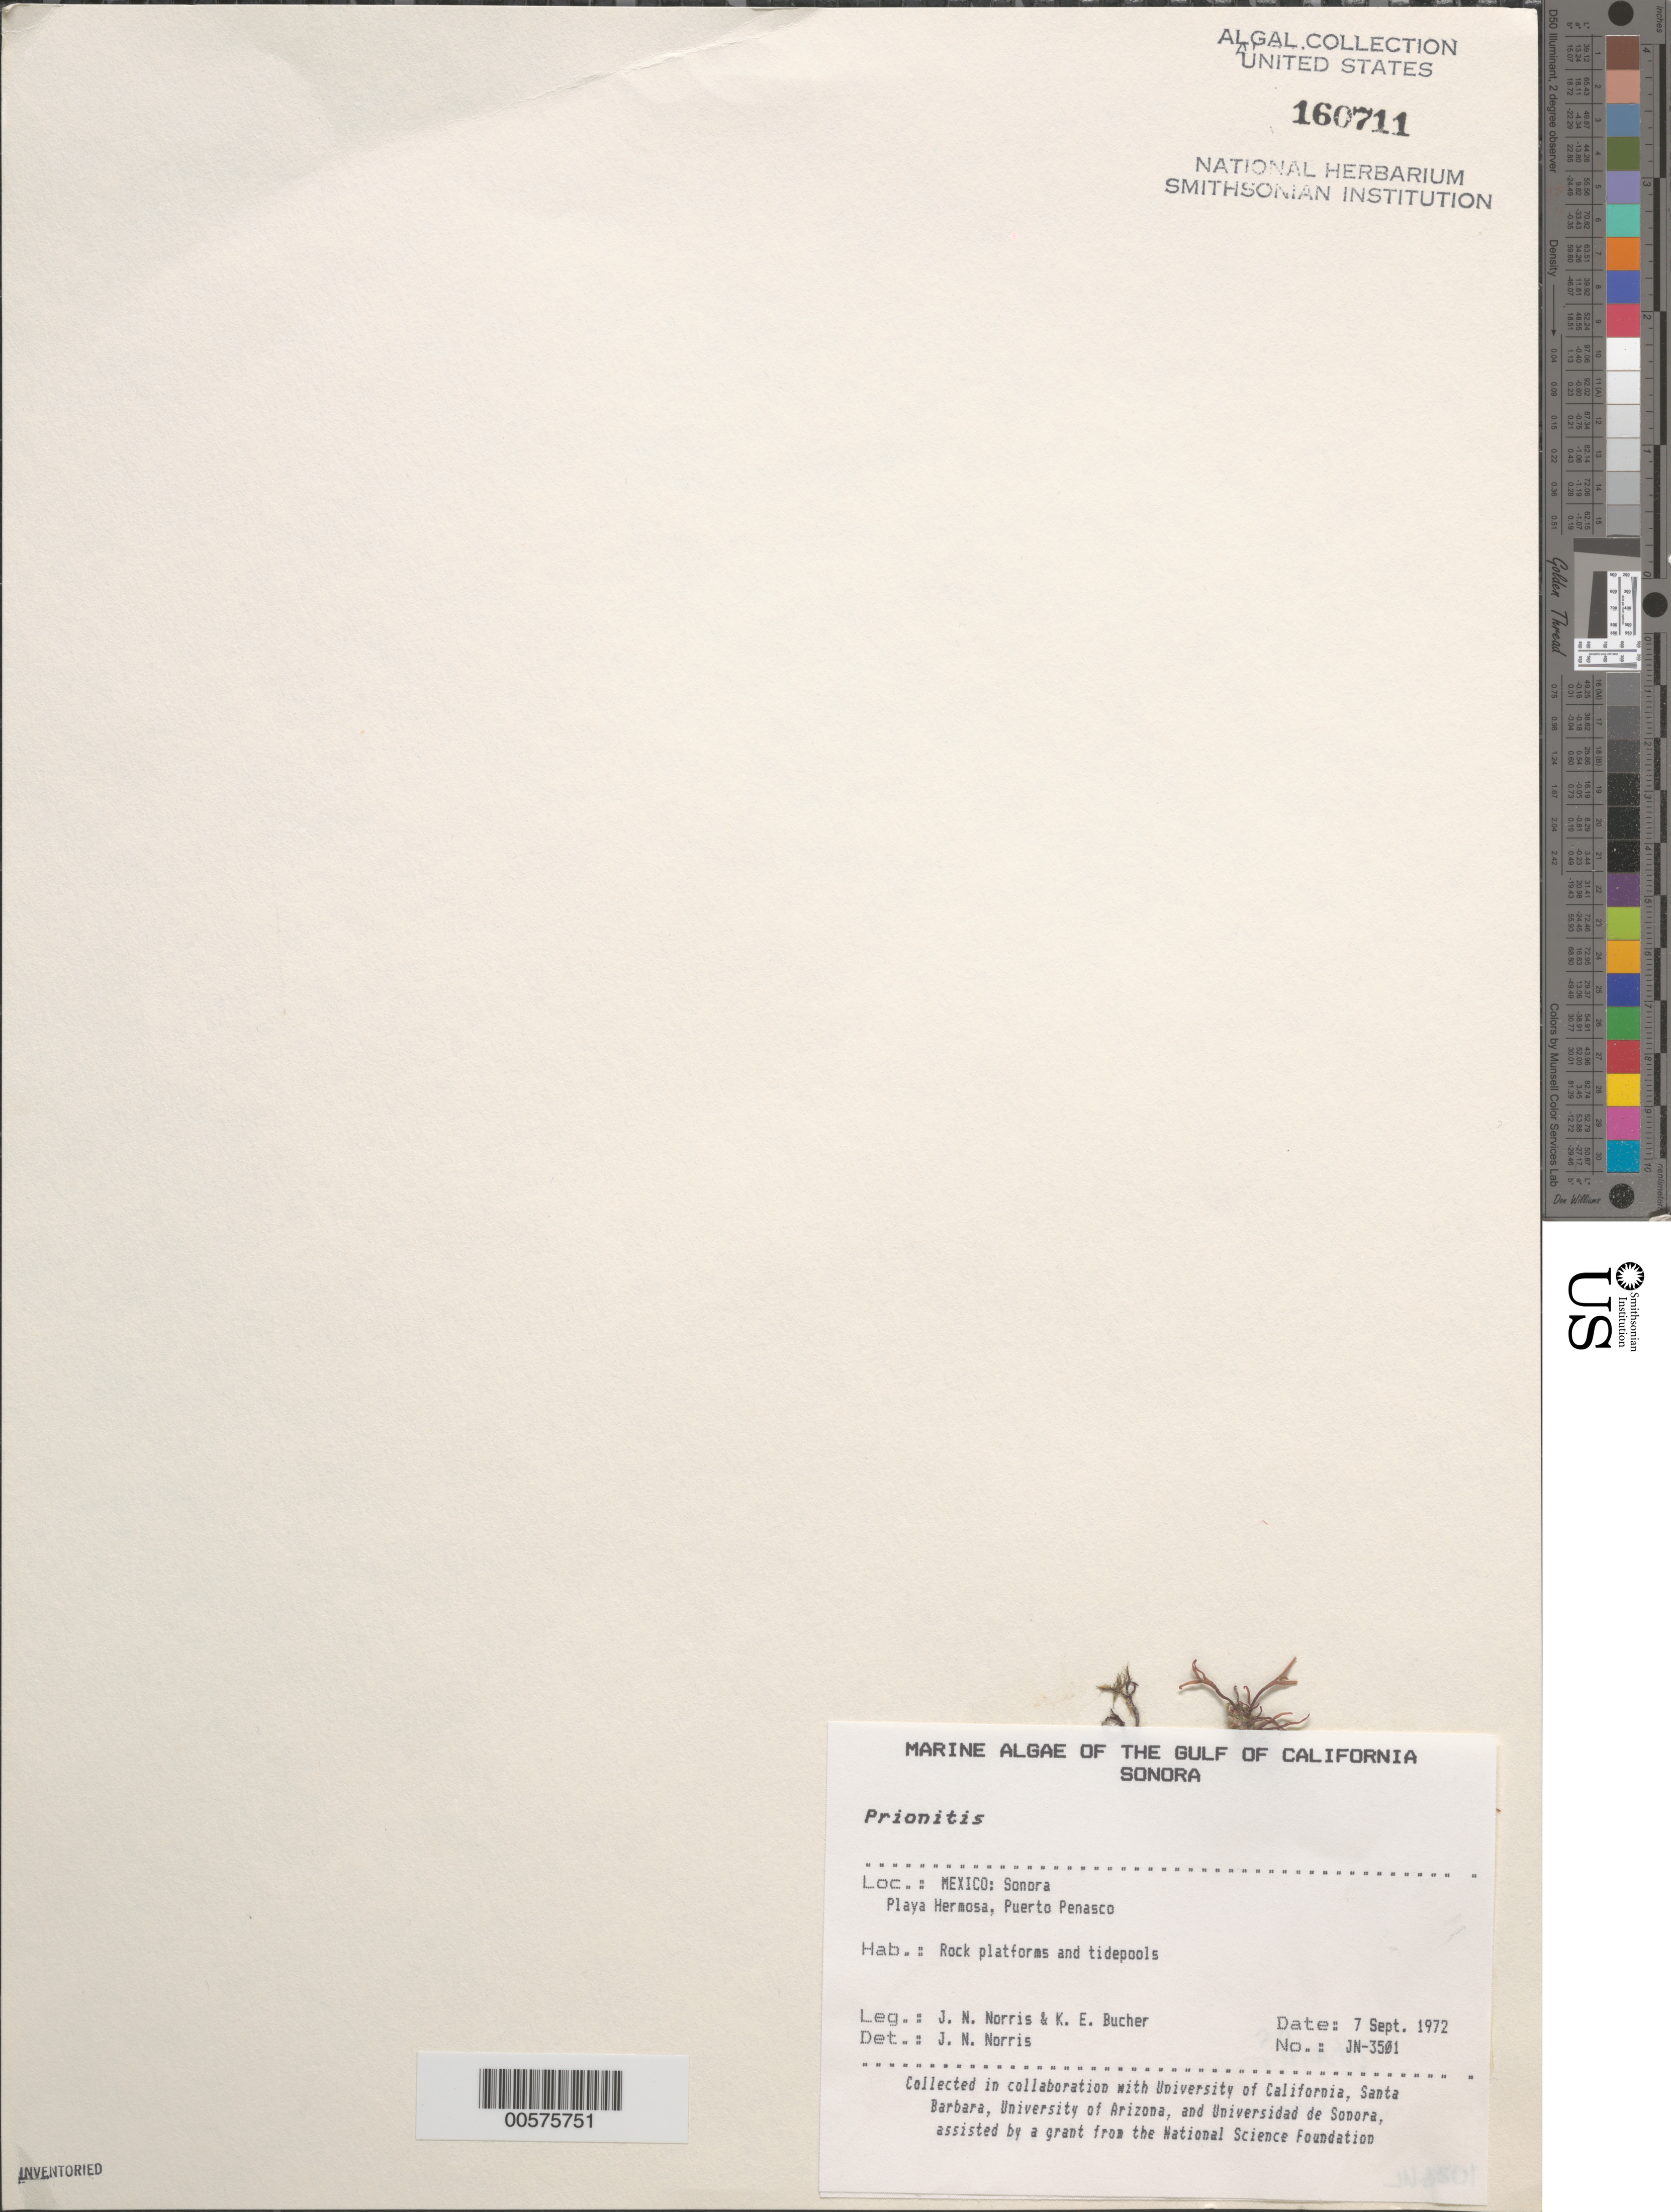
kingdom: Plantae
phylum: Rhodophyta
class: Florideophyceae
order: Cryptonemiales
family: Cryptonemiaceae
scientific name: Prionitis sp.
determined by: Norris, James N.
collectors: J. N. Norris & K. E. Bucher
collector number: JN-3501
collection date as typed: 07 Sep 1972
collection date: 1972-09-07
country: Mexico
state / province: Sonora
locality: Playa Hermosa, Puerto Penasco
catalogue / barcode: US 160711